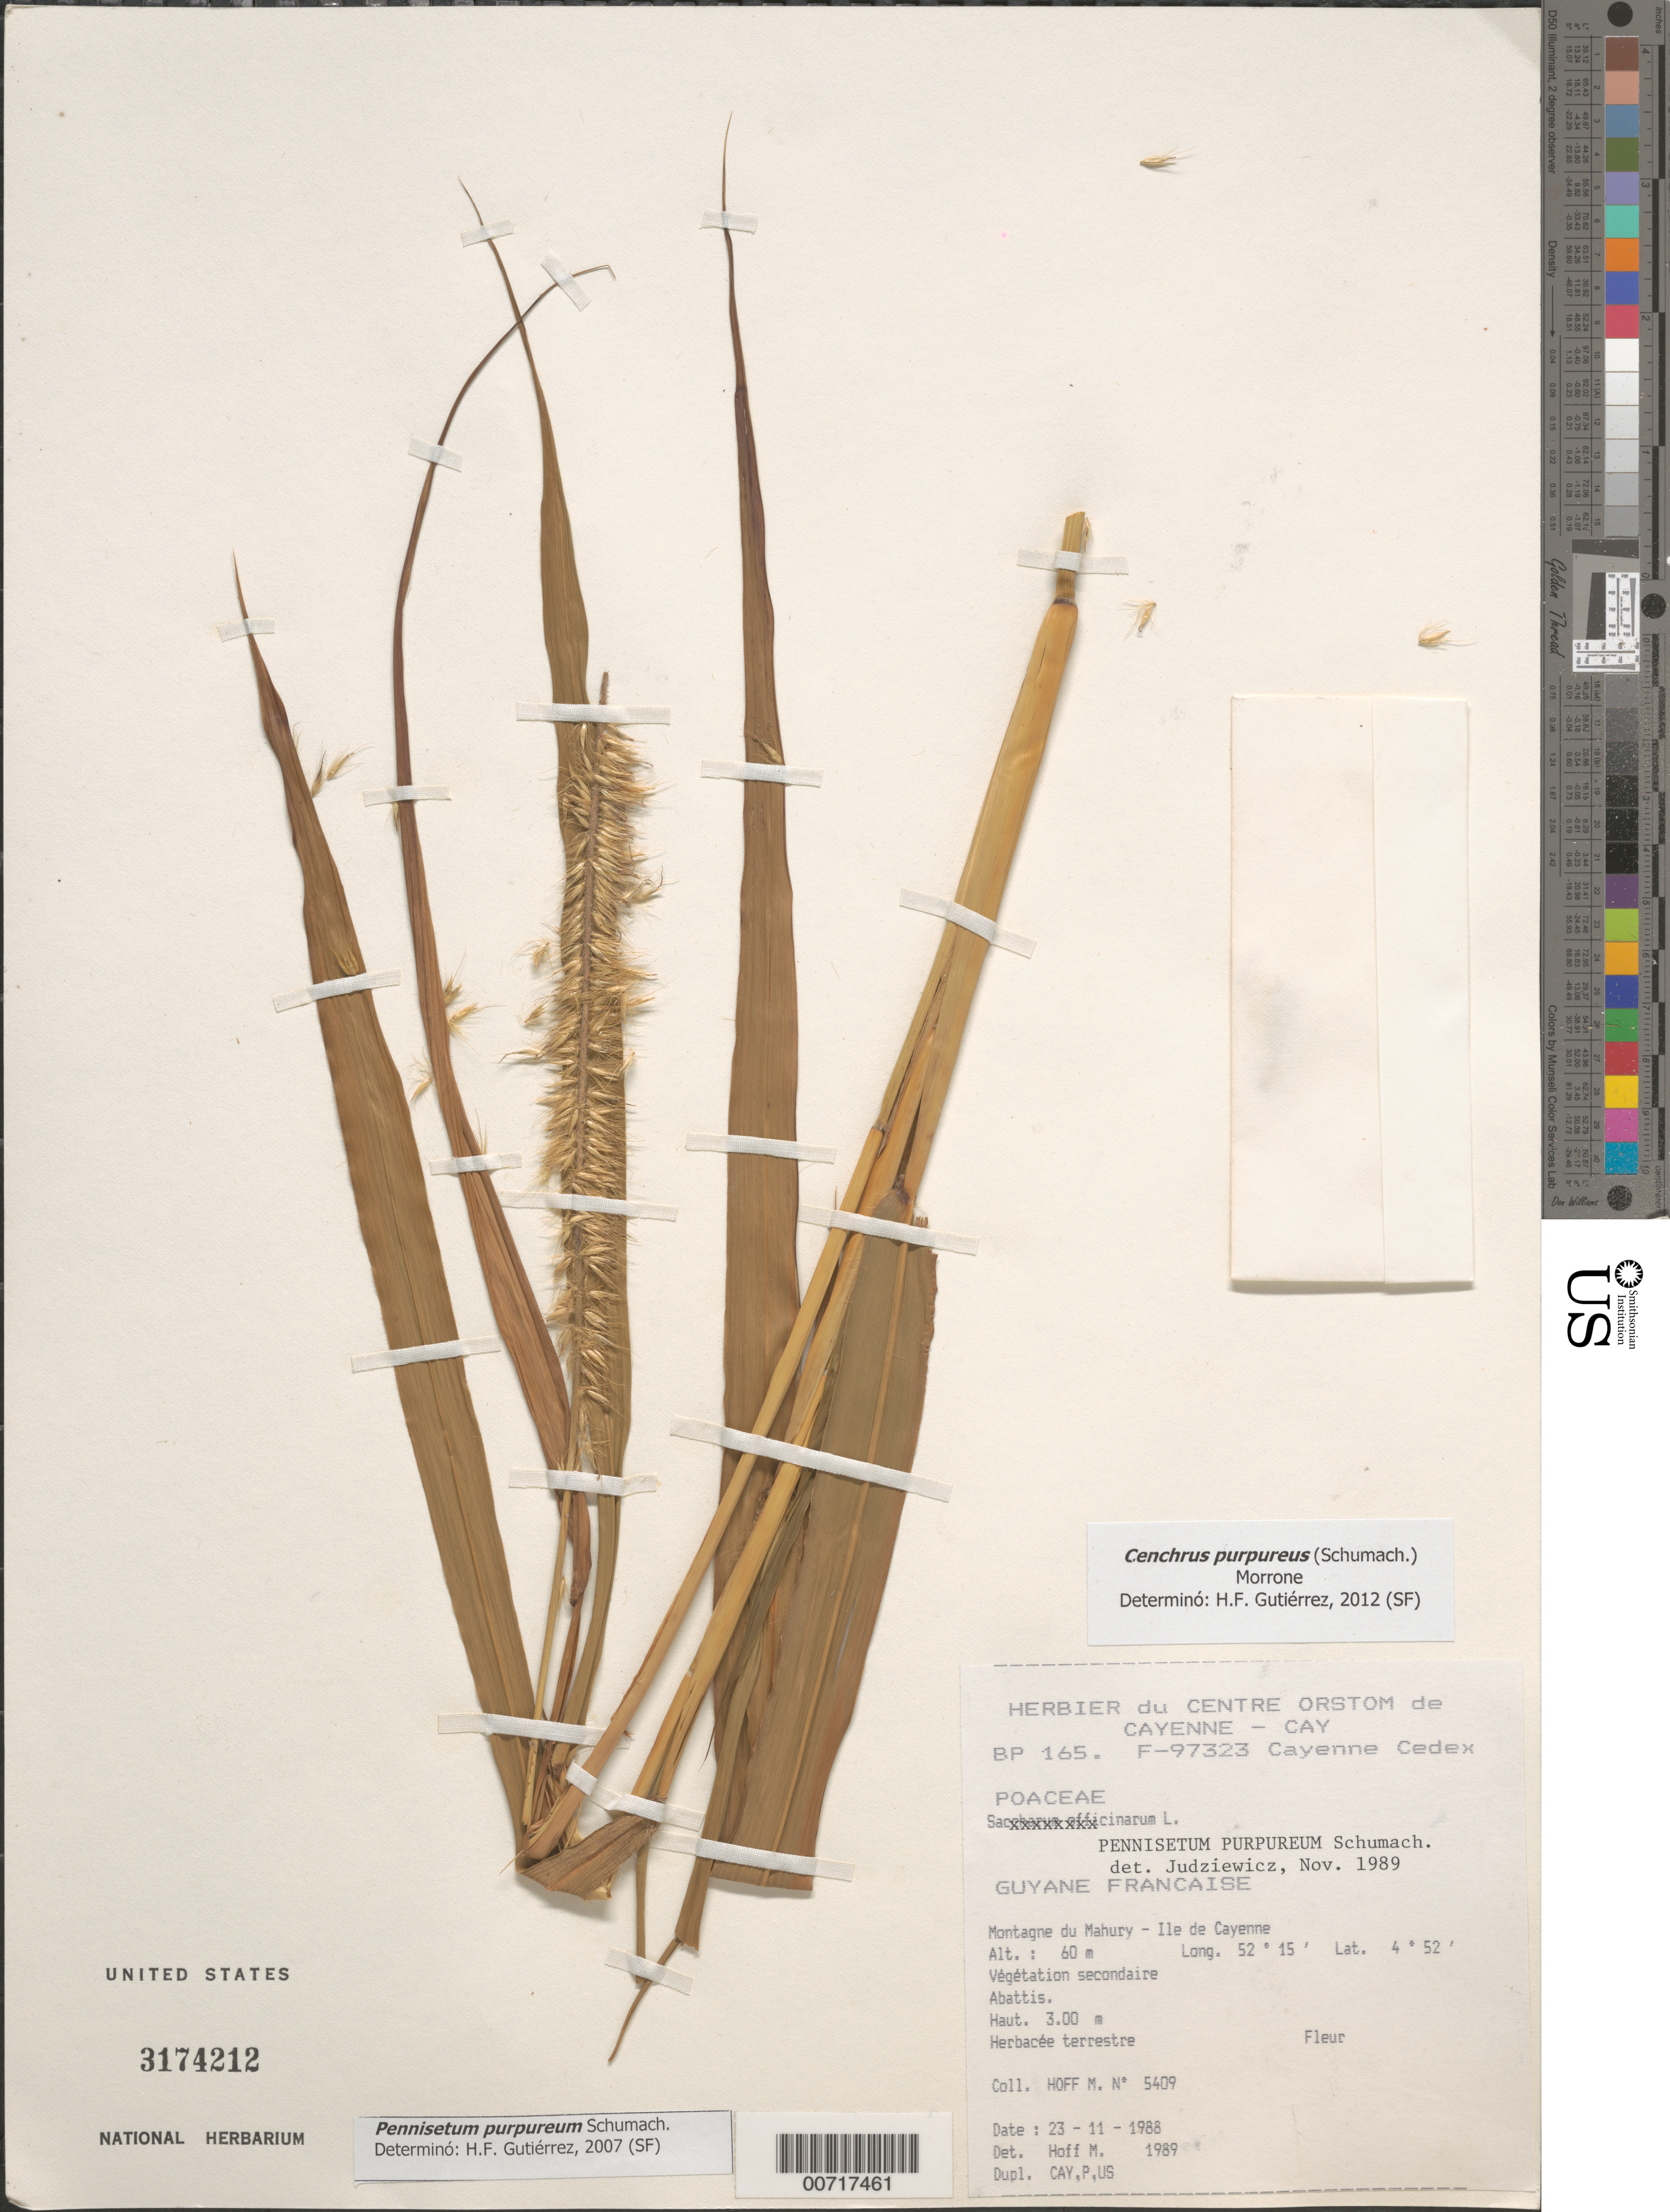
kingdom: Plantae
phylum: Tracheophyta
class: Liliopsida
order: Poales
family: Poaceae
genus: Cenchrus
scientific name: Cenchrus purpureus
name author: (Schumach.) Morrone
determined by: Gutiérrez, H. F.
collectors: M. Hoff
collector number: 5409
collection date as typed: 23-Nov-88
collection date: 1988-11-23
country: French Guiana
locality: Montagne de Mahury, Ile de Cayenne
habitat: Secondary vegetation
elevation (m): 60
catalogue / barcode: US 3174212